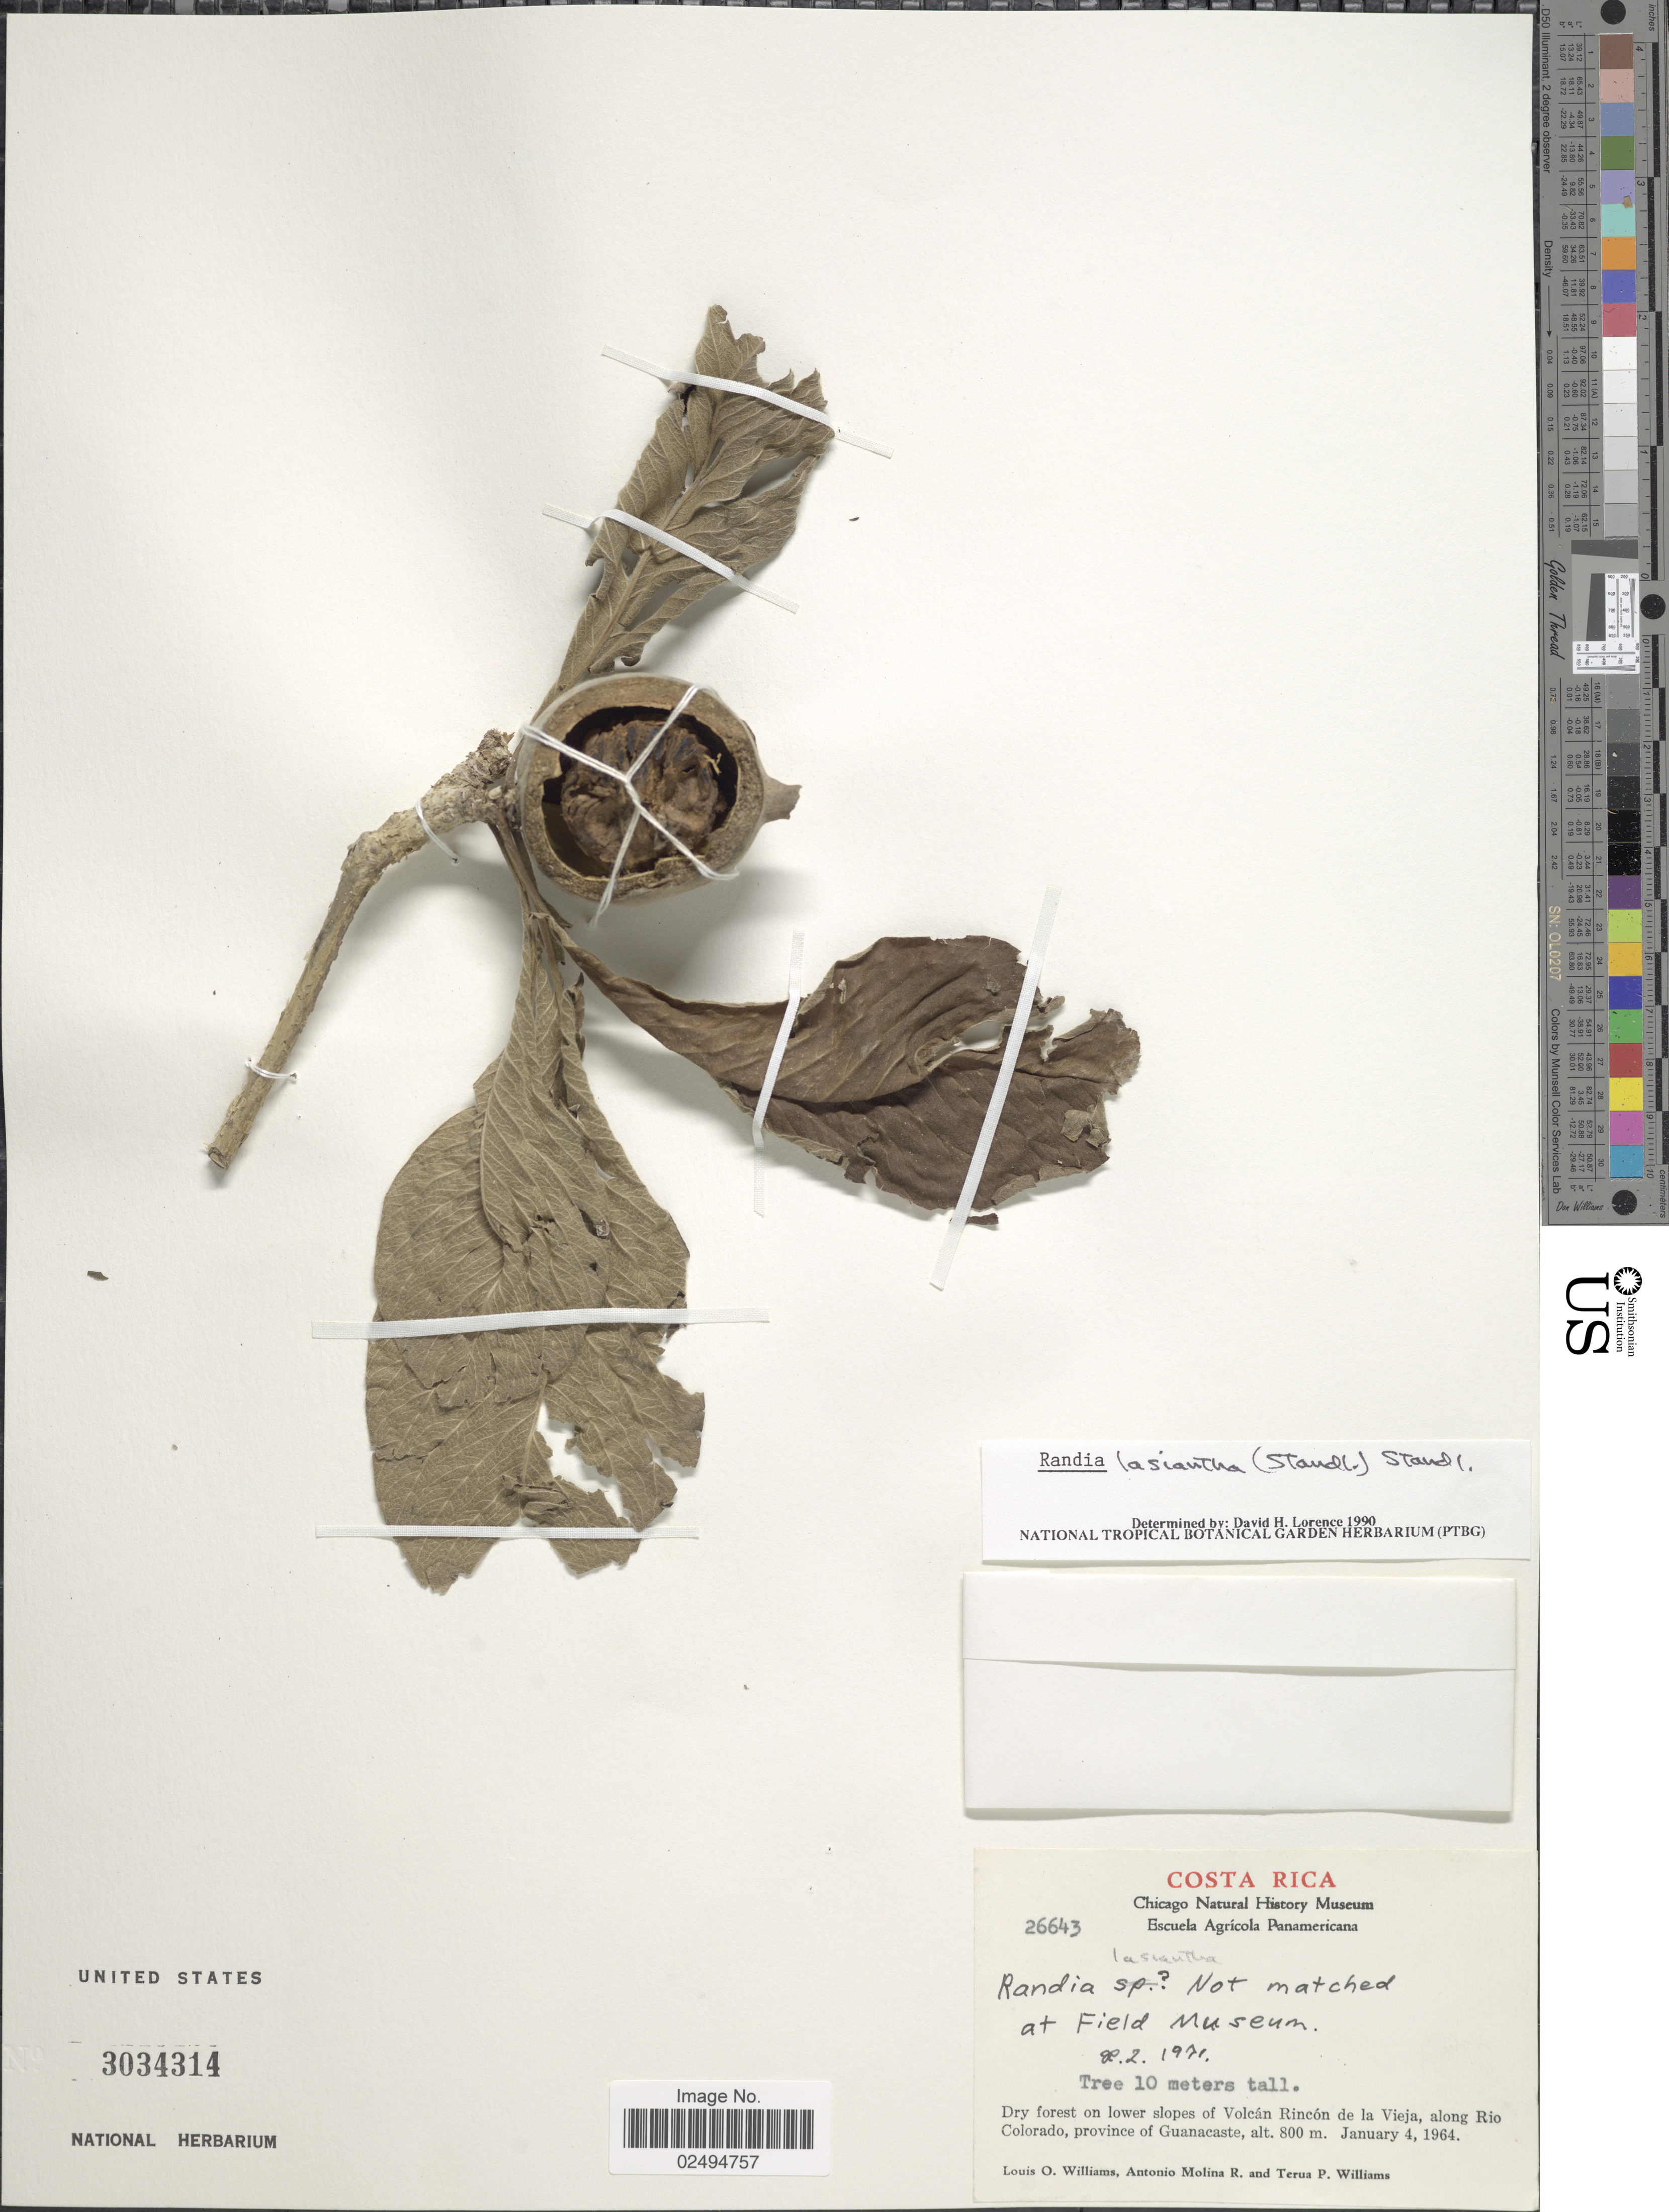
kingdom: Plantae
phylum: Tracheophyta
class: Magnoliopsida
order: Gentianales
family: Rubiaceae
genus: Randia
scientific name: Randia lasiantha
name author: (Standl.) Standl.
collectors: L. O. Williams, A. Molina R. & T. P. Williams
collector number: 26643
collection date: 1964-01-04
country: Costa Rica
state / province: Guanacaste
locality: Dry forest in lower slopes of Volcan Rincon de la Vieja, along Rio Colorado, Province of Guanacaste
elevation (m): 800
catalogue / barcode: US 3034314